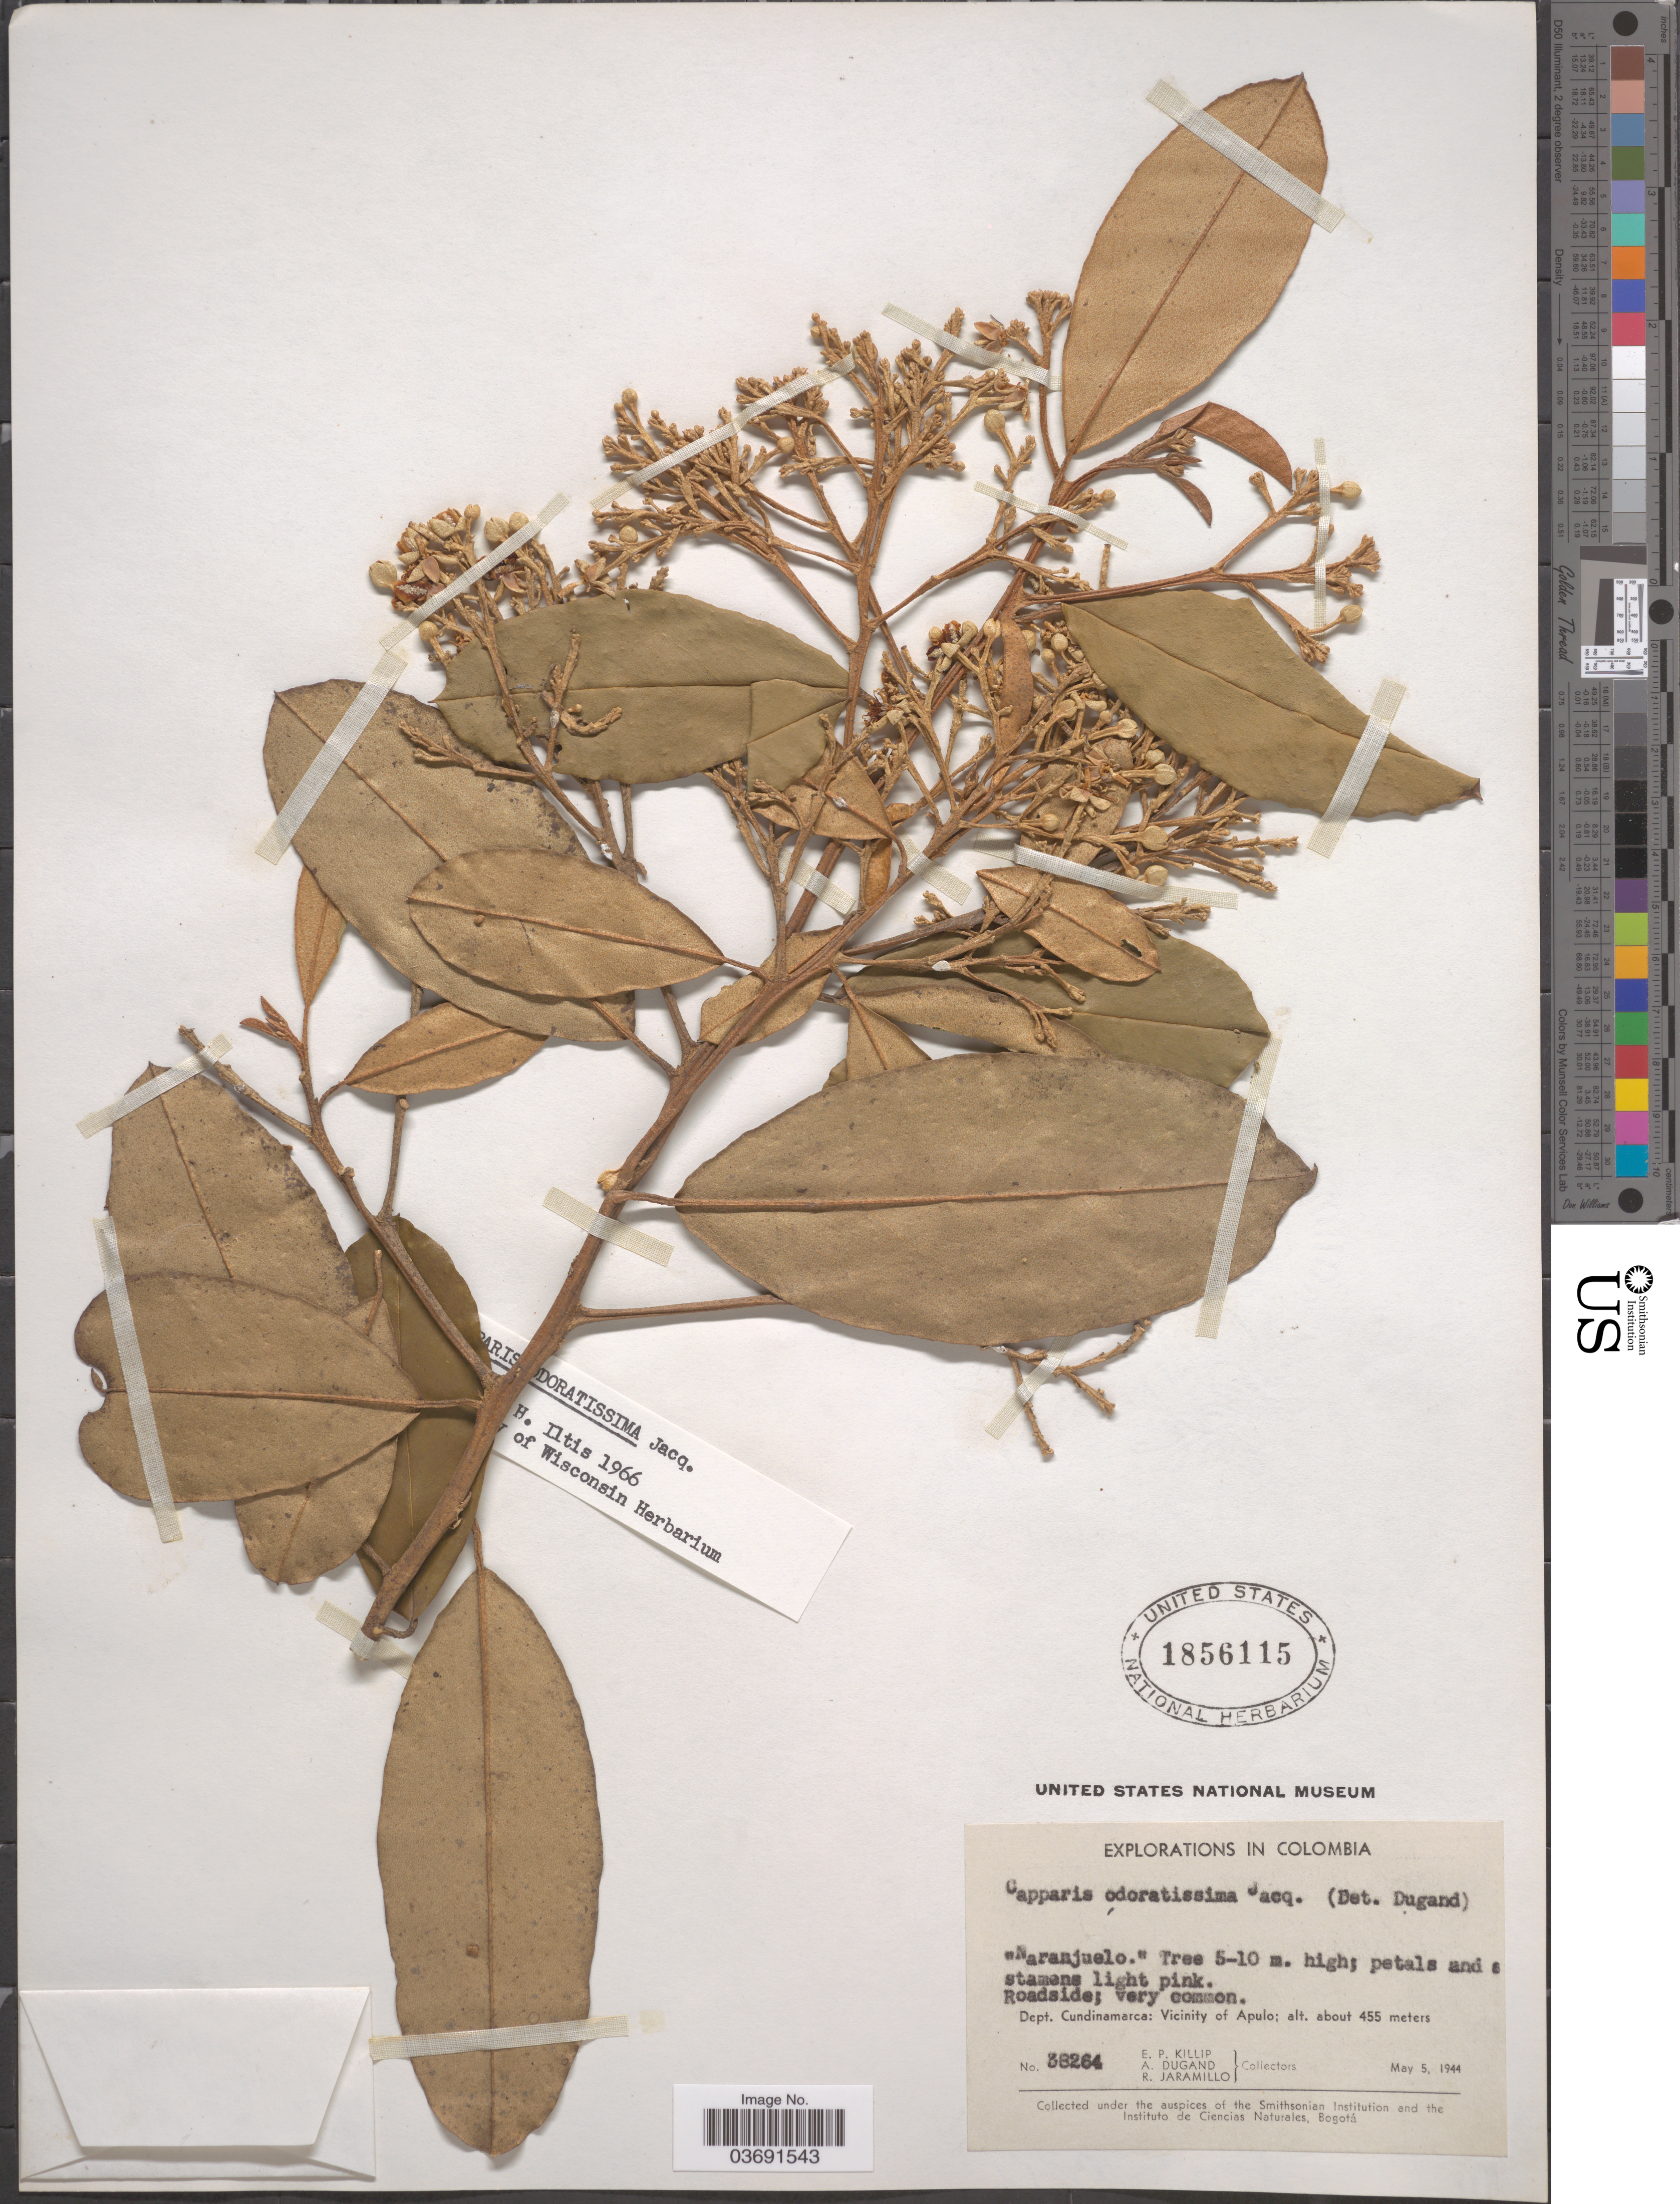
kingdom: Plantae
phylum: Tracheophyta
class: Magnoliopsida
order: Brassicales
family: Capparaceae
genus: Quadrella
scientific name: Quadrella odoratissima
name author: (Jacq.) Hutch.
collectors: E. P. Killip, A. Dugand & R. Jaramillo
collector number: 38264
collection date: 1944-05-05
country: Colombia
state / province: Cundinamarca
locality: Dept. Cundinamarca: Vicinity of Apulo.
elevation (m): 455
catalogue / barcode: US 1856115